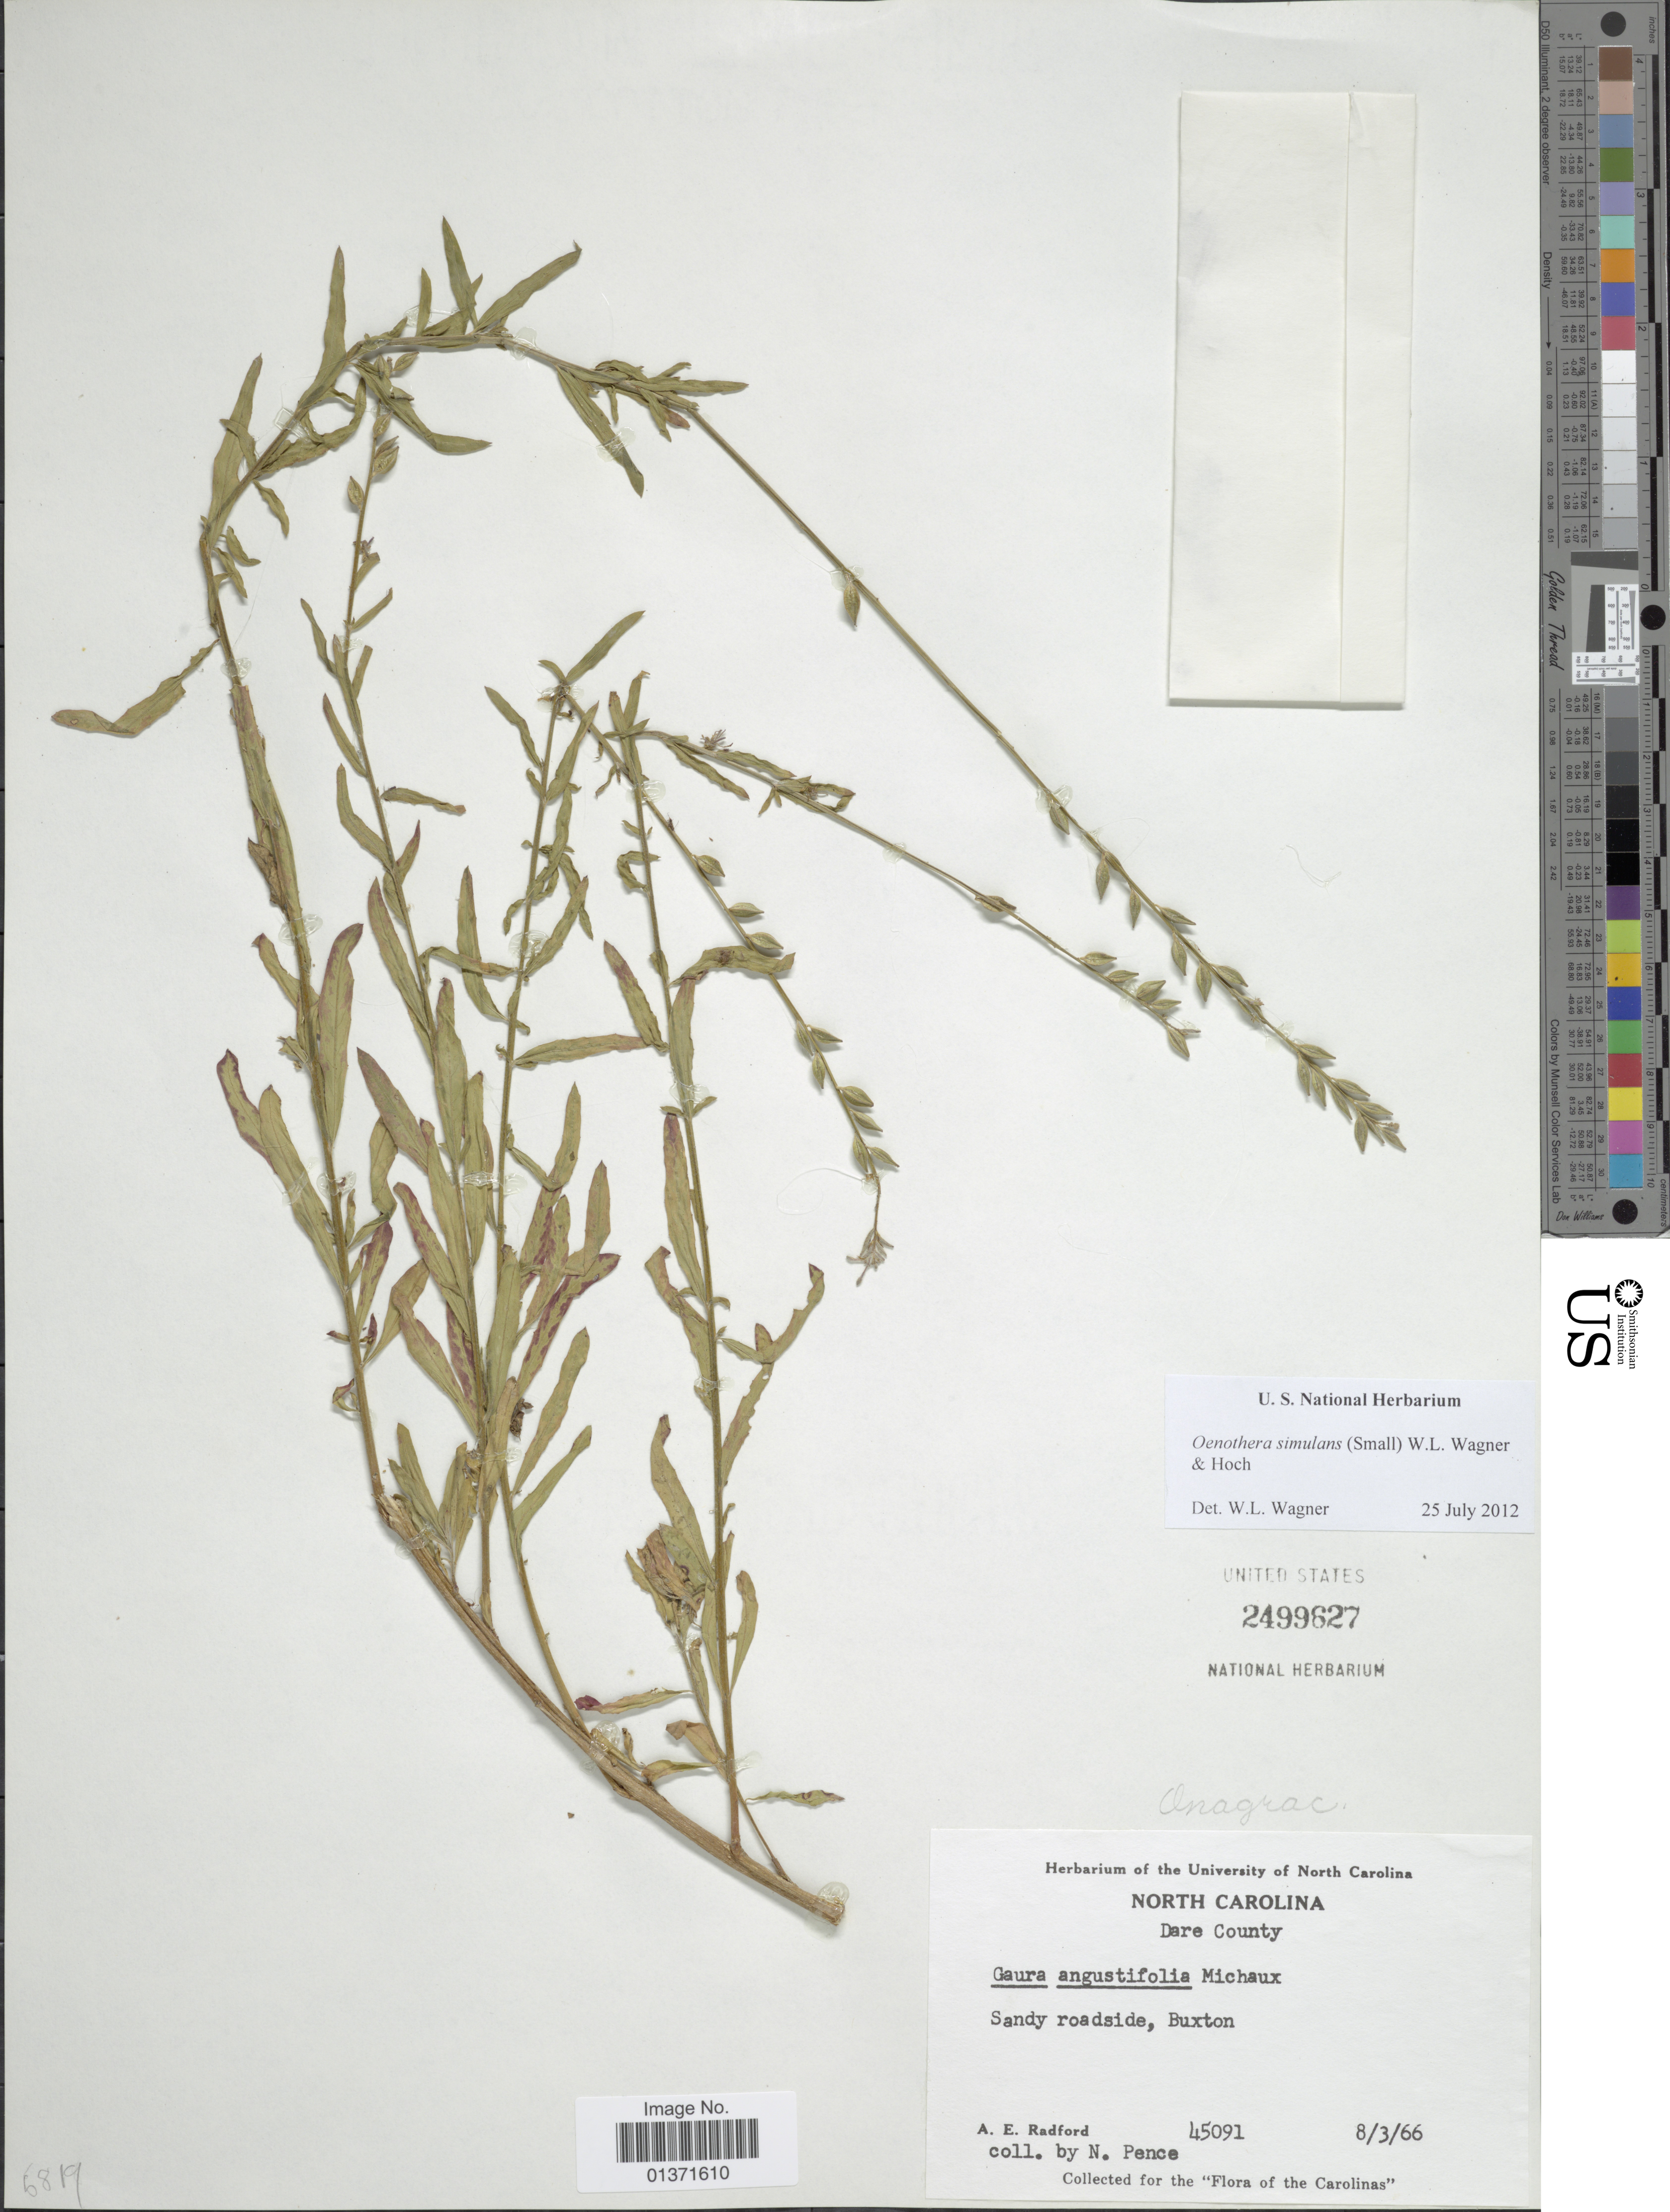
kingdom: Plantae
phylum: Tracheophyta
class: Magnoliopsida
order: Myrtales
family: Onagraceae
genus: Oenothera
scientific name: Oenothera simulans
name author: Michx.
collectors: A. E. Radford & N. Pence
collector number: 45091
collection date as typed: Transcribed d/m/y: 8/3/66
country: United States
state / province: North Carolina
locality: Dare County, Buxton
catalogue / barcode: US 2499627